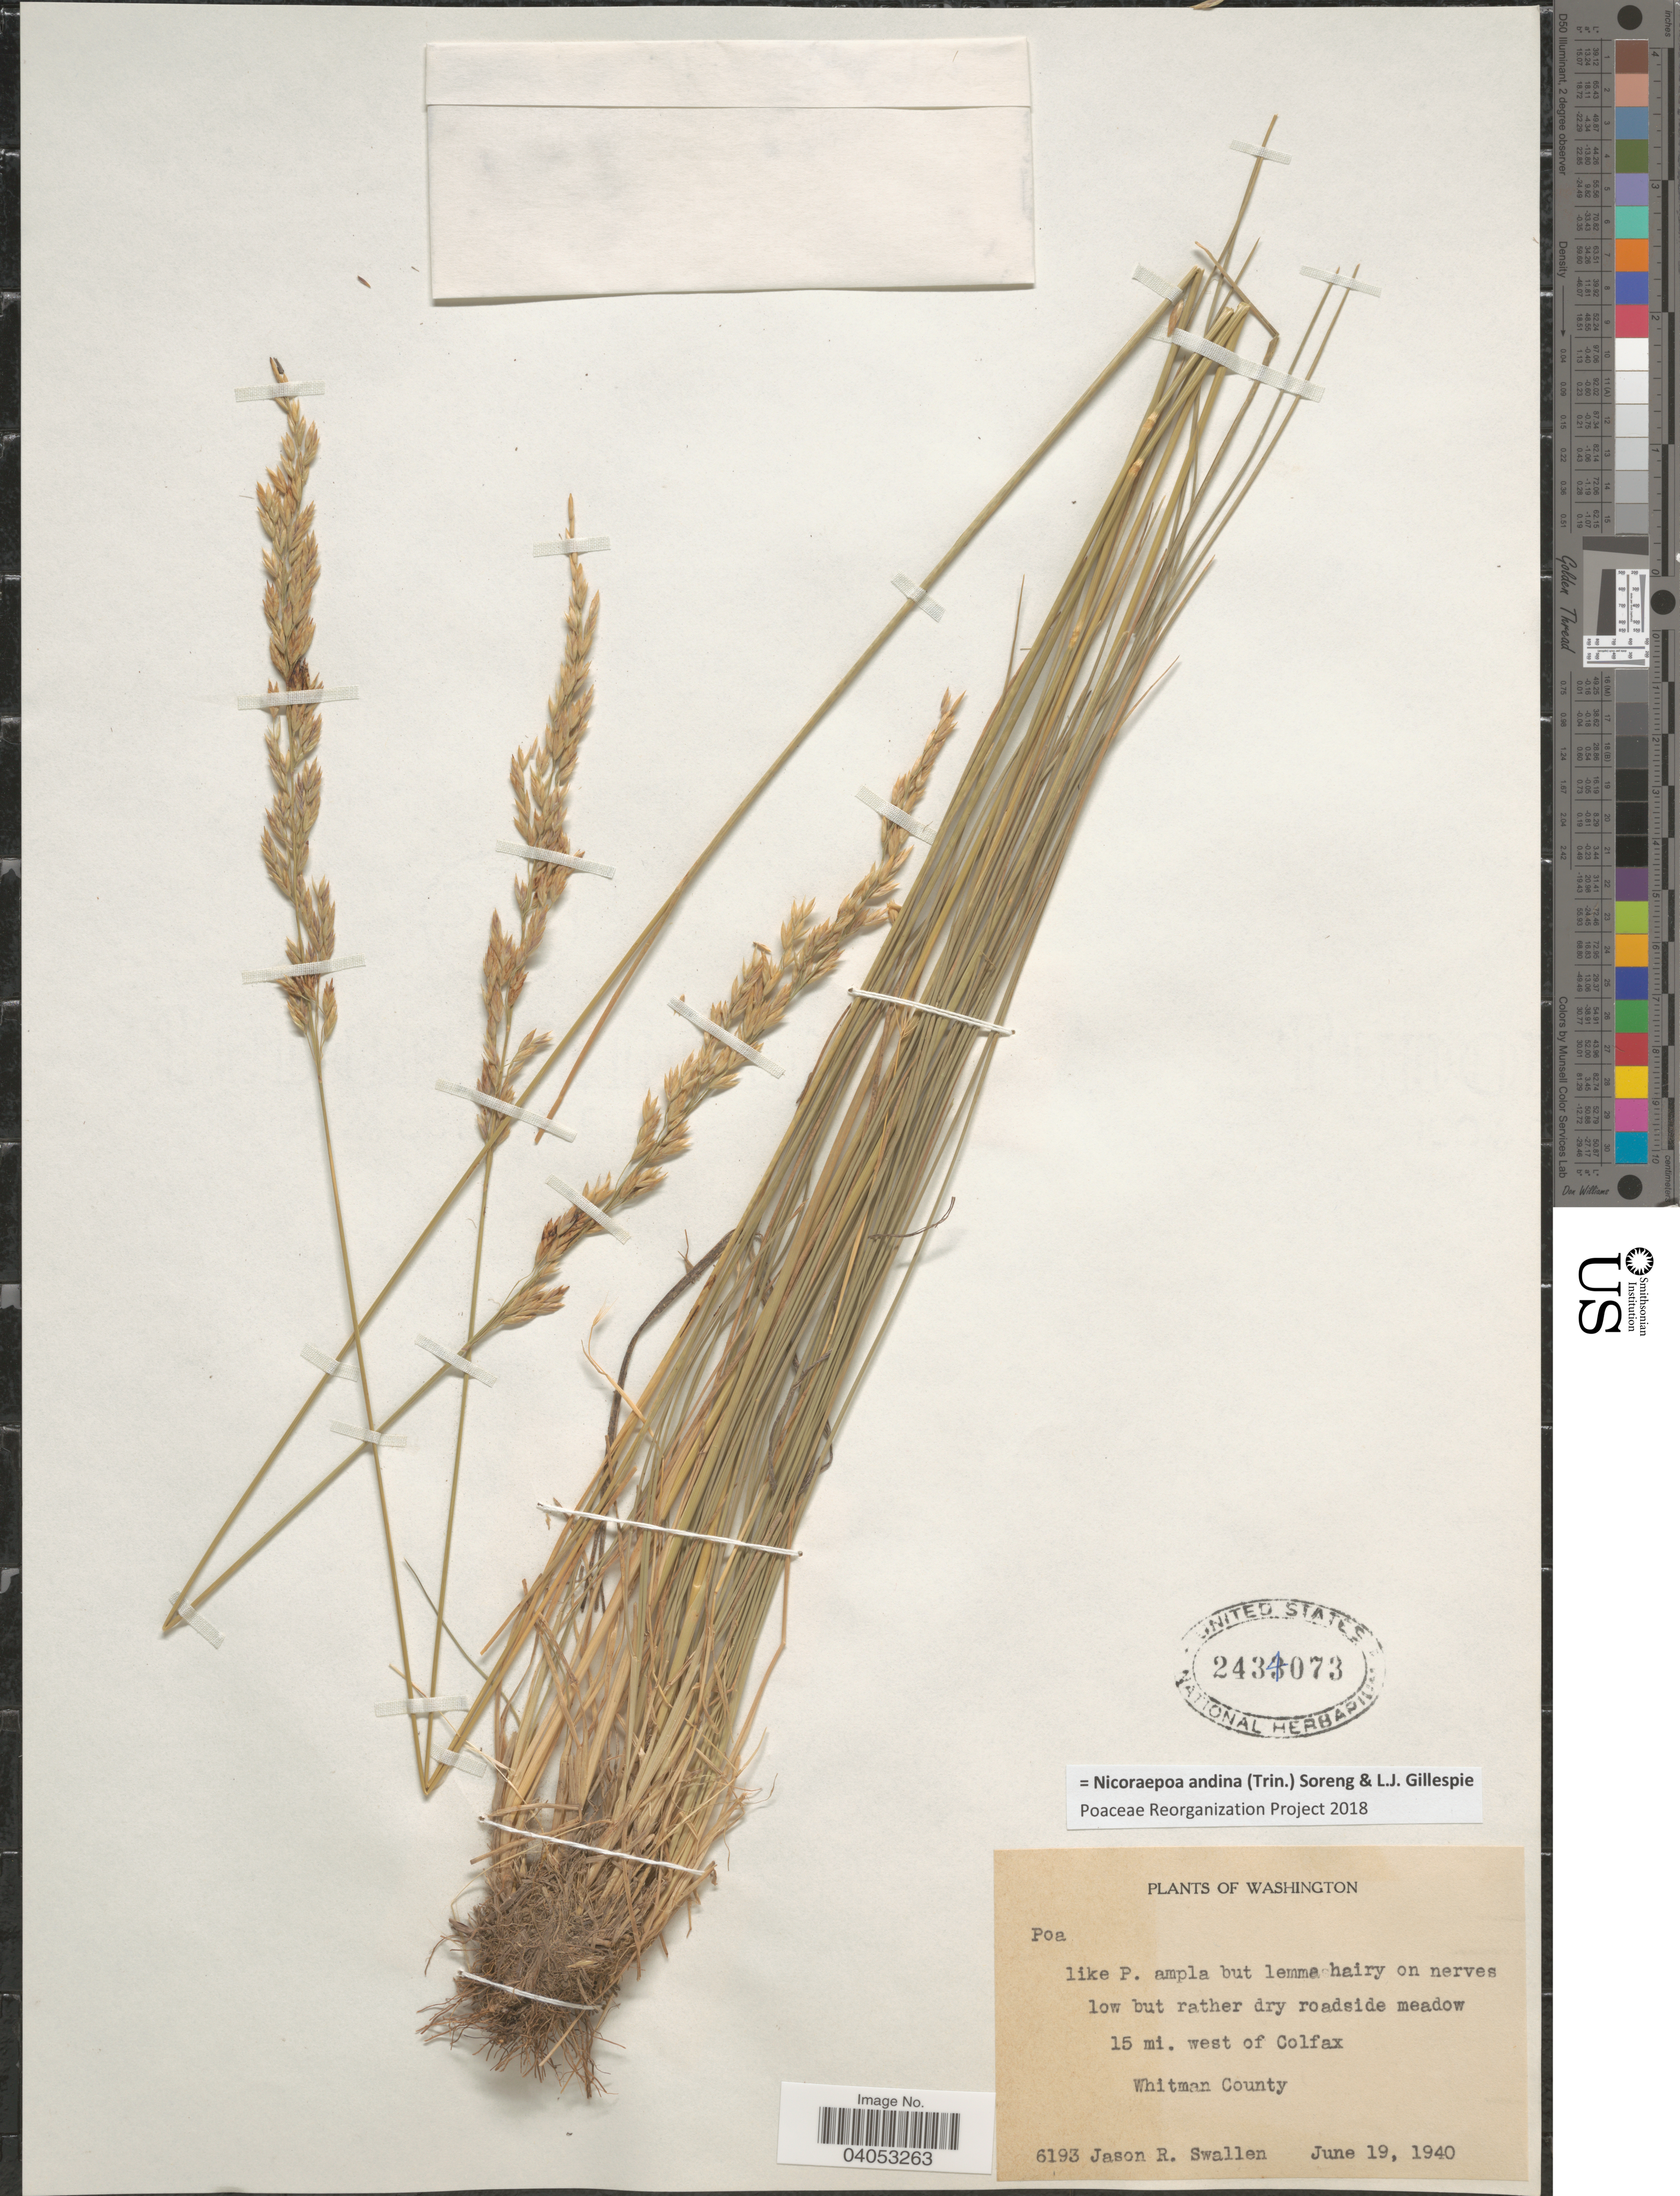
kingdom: Plantae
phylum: Tracheophyta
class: Liliopsida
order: Poales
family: Poaceae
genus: Poa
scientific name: Poa secunda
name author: J. Presl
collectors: J. R. Swallen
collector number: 6193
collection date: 1940-06-19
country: United States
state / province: Washington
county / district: Whitman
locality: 15 mi. west of Colfax. Whitman County.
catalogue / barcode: US 2434073